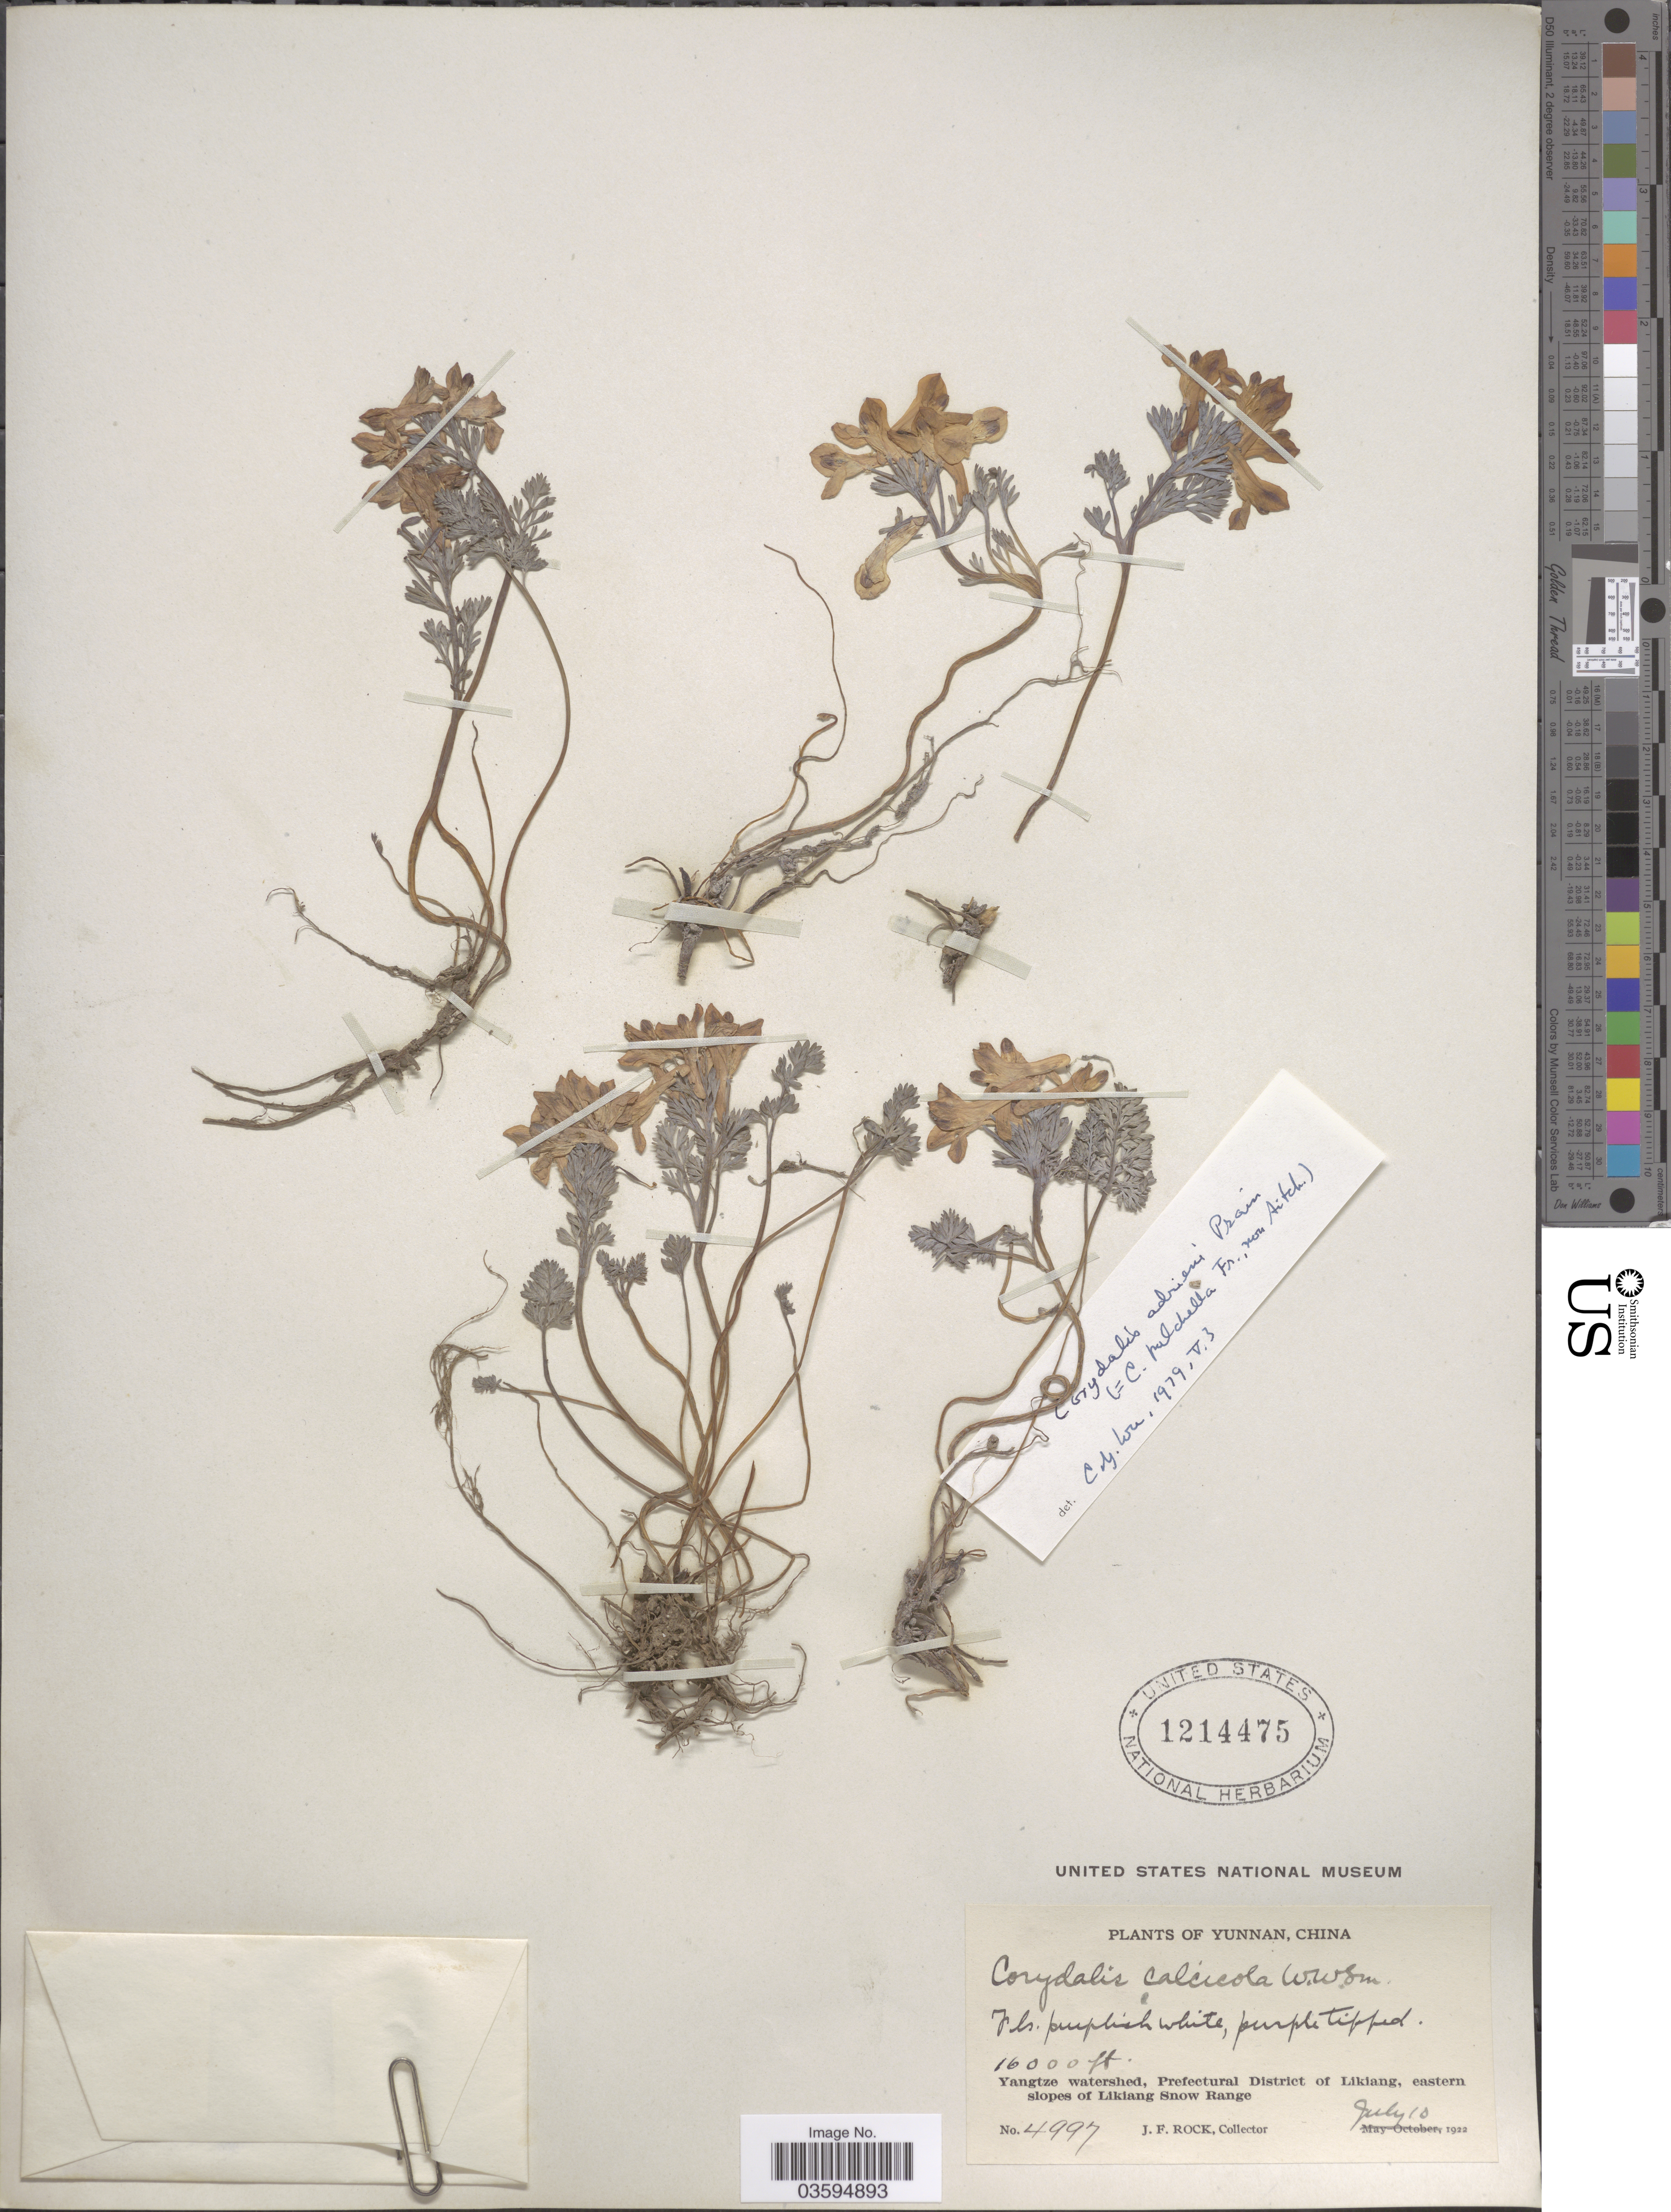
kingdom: Plantae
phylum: Tracheophyta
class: Magnoliopsida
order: Ranunculales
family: Papaveraceae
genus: Corydalis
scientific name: Corydalis adrienii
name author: Prain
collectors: J. Rock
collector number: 4997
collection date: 1922-07-10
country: China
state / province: Yunnan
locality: Yangtze watershed, Prefectural District of Likiang, eastern slopes of Likiang Snow Range.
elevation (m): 4877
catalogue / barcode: US 1214475